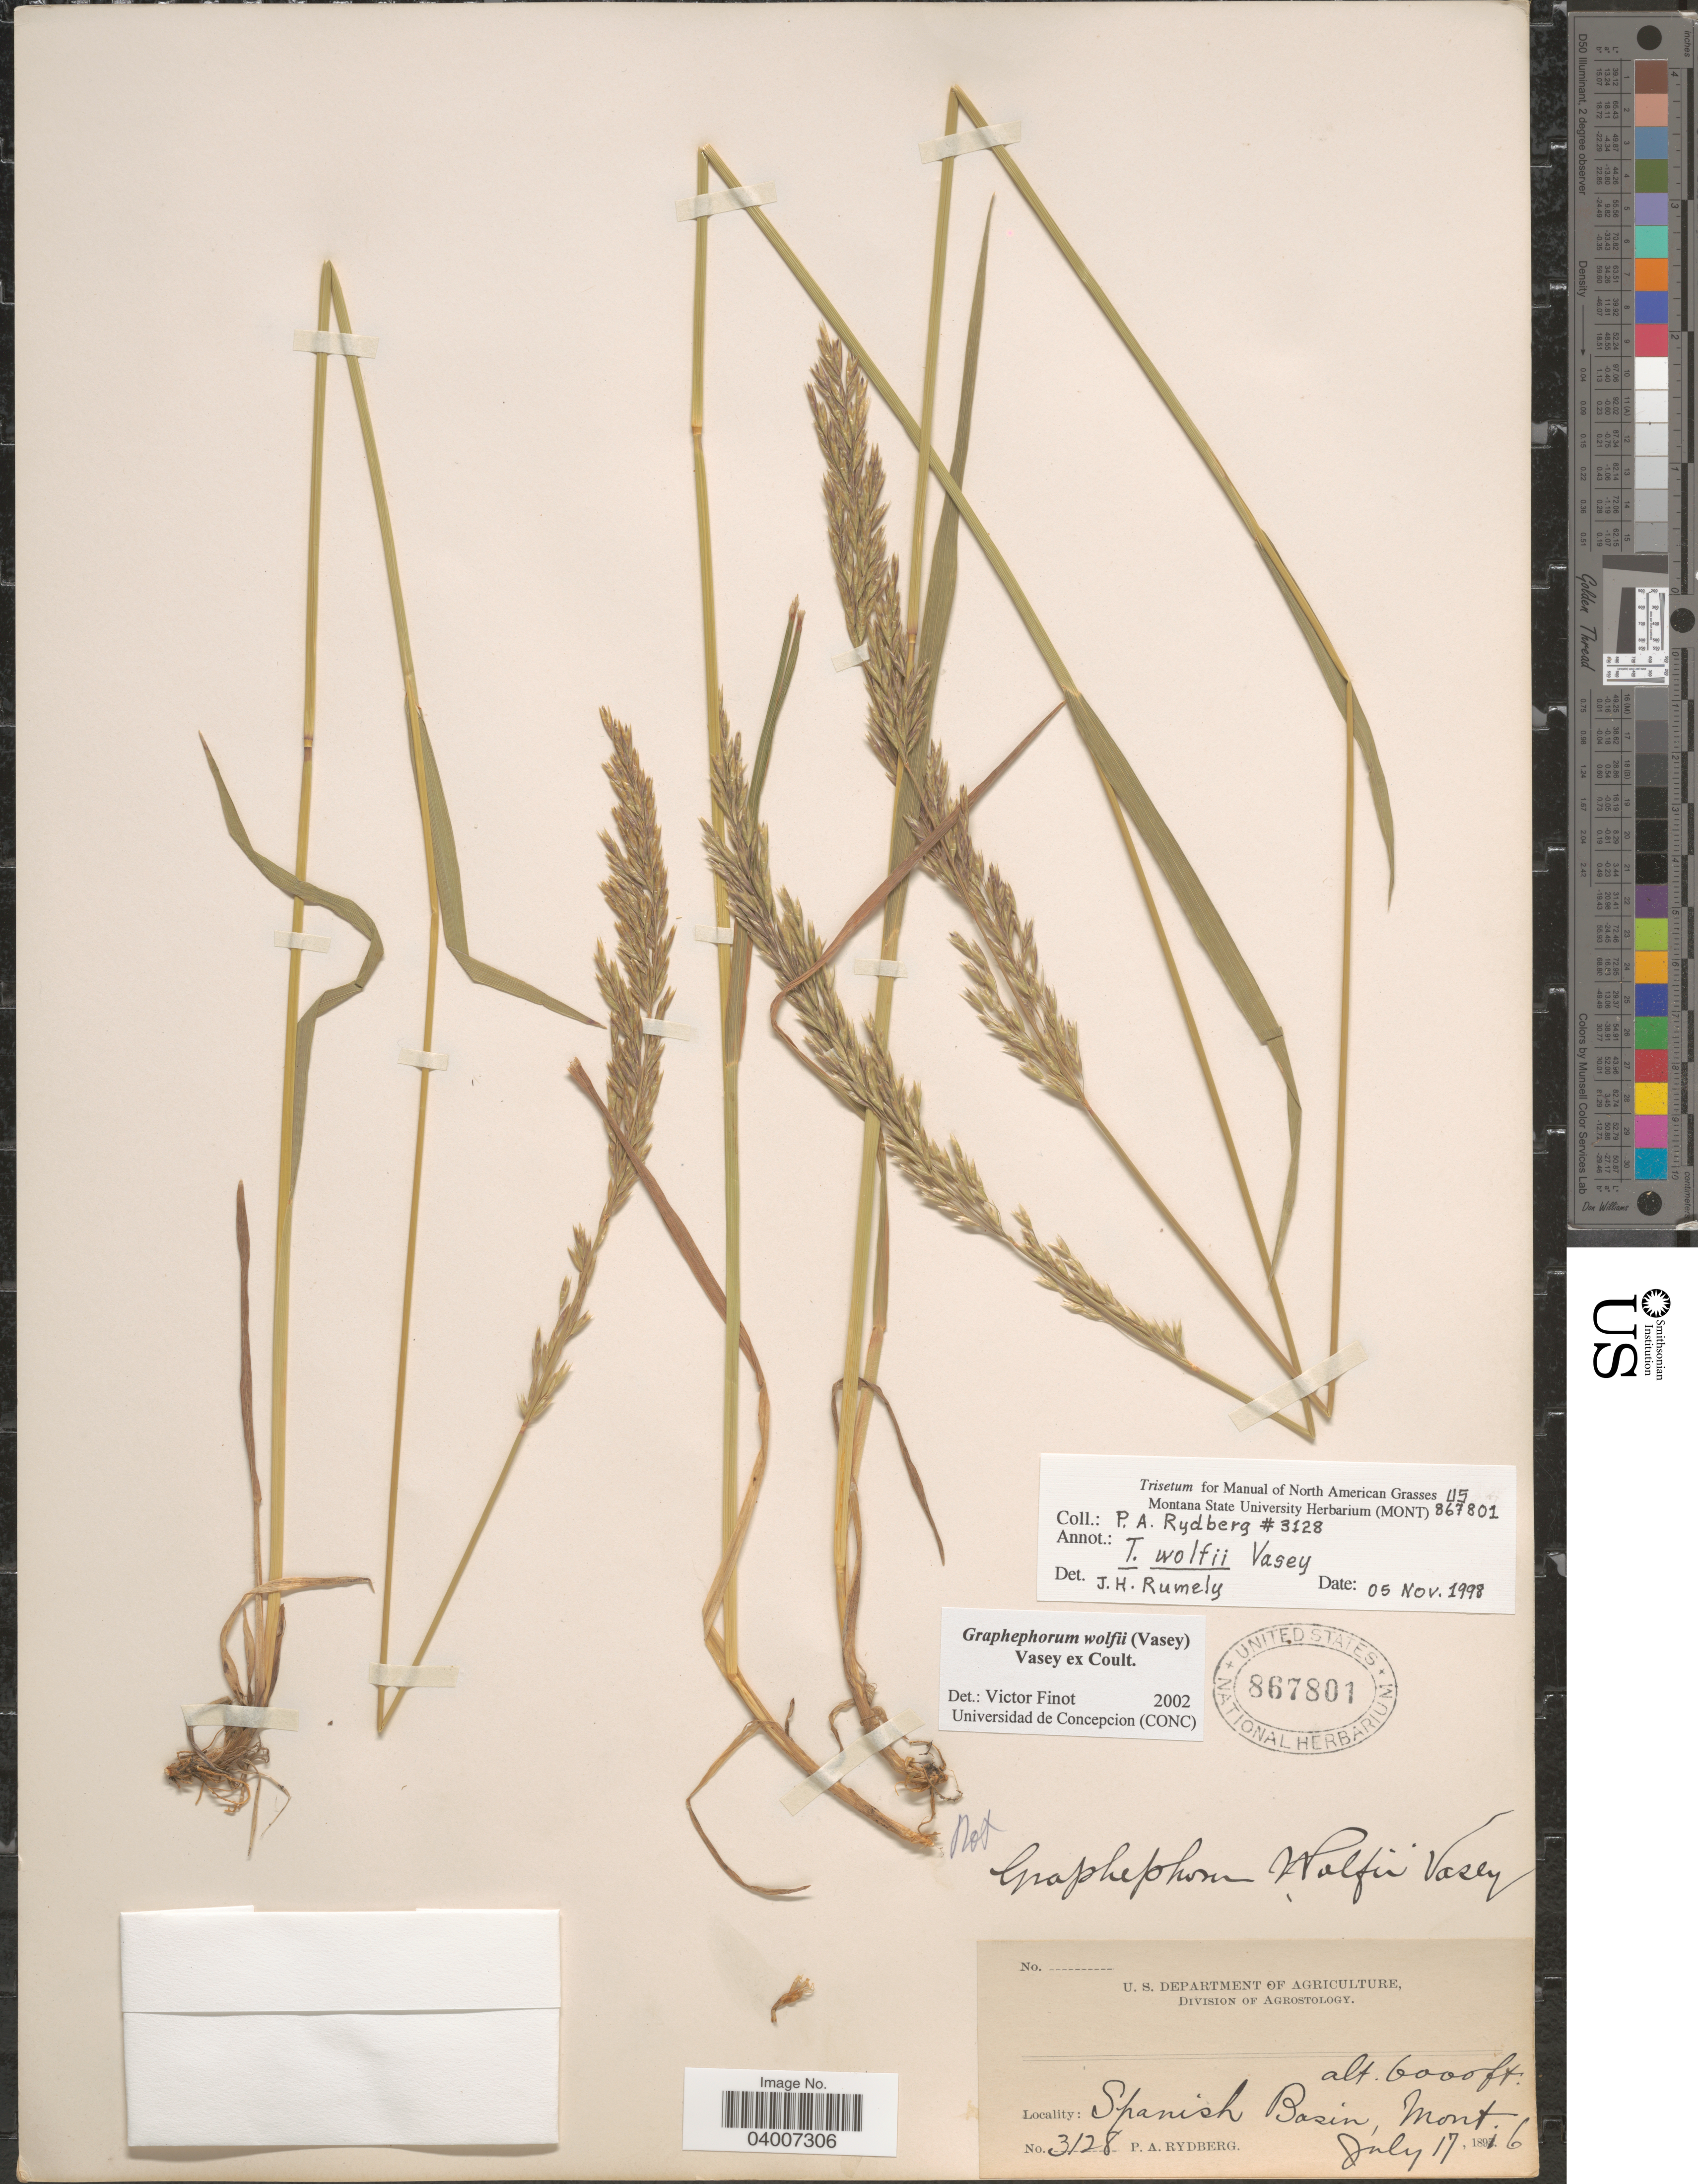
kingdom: Plantae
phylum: Tracheophyta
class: Liliopsida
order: Poales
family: Poaceae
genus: Graphephorum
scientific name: Graphephorum wolfii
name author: (E. Fourn.) Vasey ex Coult.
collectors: P. A. Rydberg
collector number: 3128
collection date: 1896-07-17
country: United States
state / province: Montana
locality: Spanish Basin.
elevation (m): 1829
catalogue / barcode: US 867801